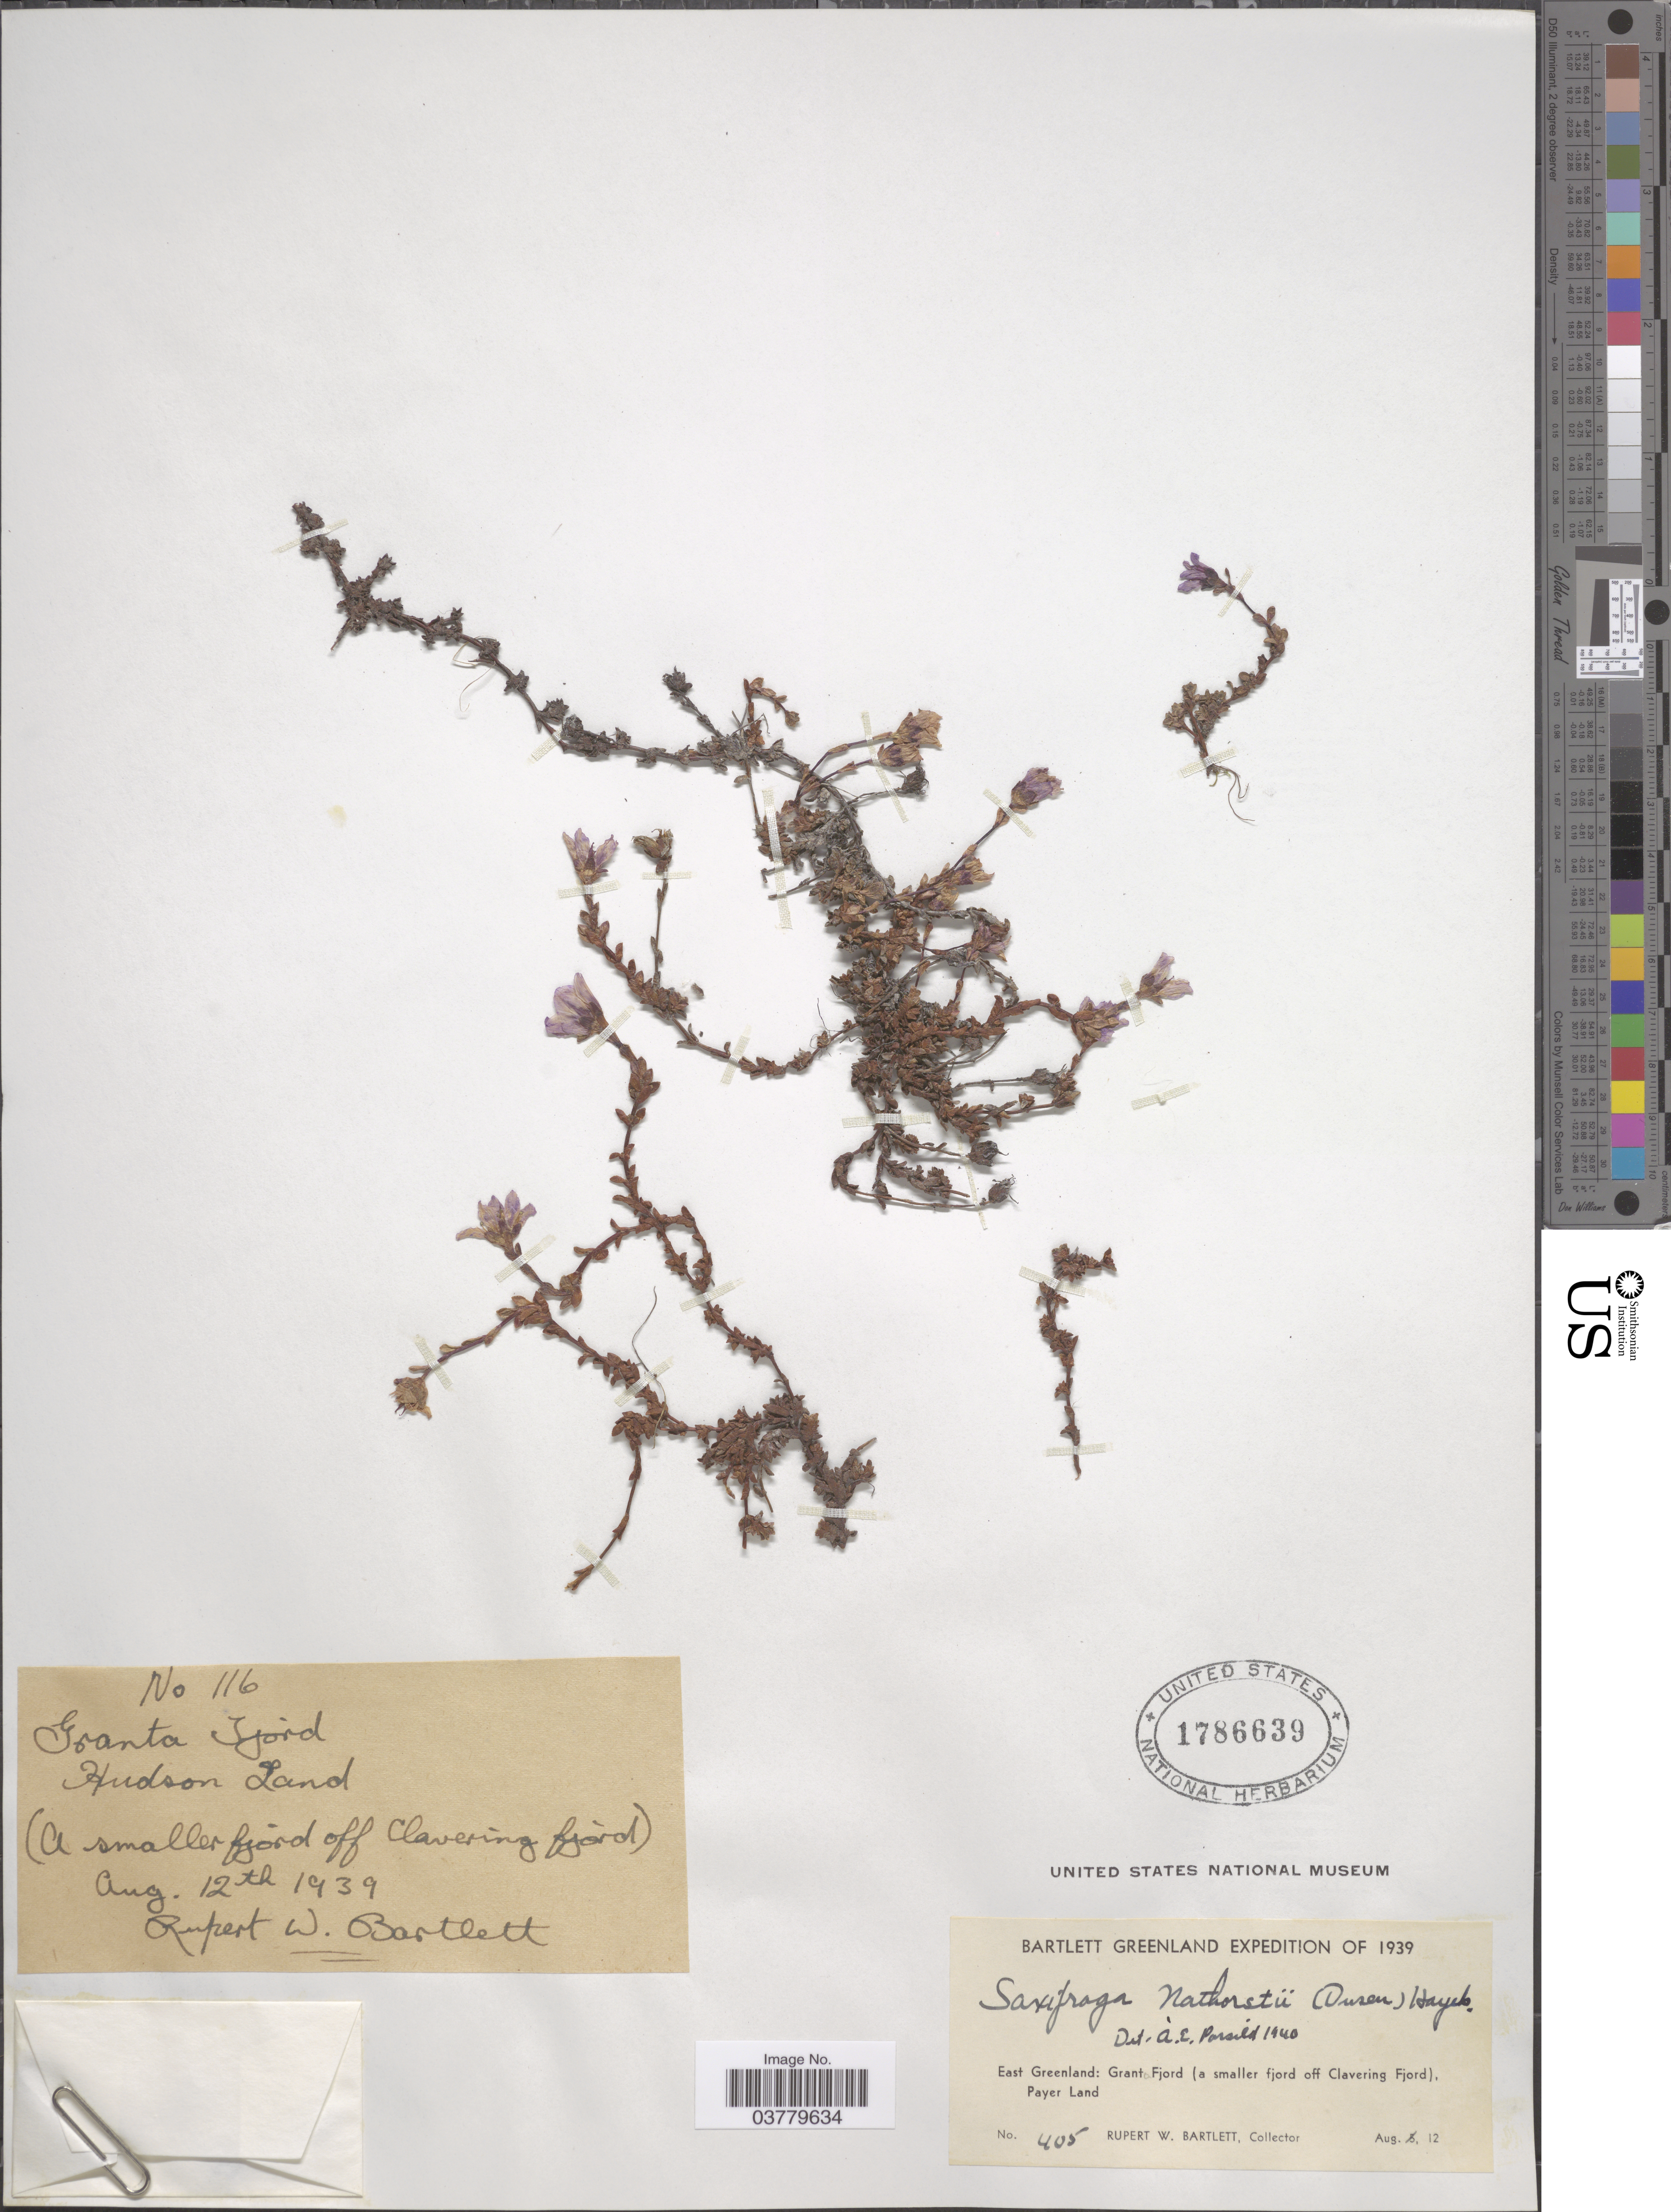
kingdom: Plantae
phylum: Tracheophyta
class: Magnoliopsida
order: Saxifragales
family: Saxifragaceae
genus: Saxifraga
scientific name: Saxifraga nathorstii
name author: Hayek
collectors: R. W. Bartlett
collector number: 116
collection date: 1939-08-12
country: Greenland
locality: East Greenland: Grant Fjord (a smaller fjord of Clavering Fjord), Payer Land. Hudson Land.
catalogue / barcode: US 1786639